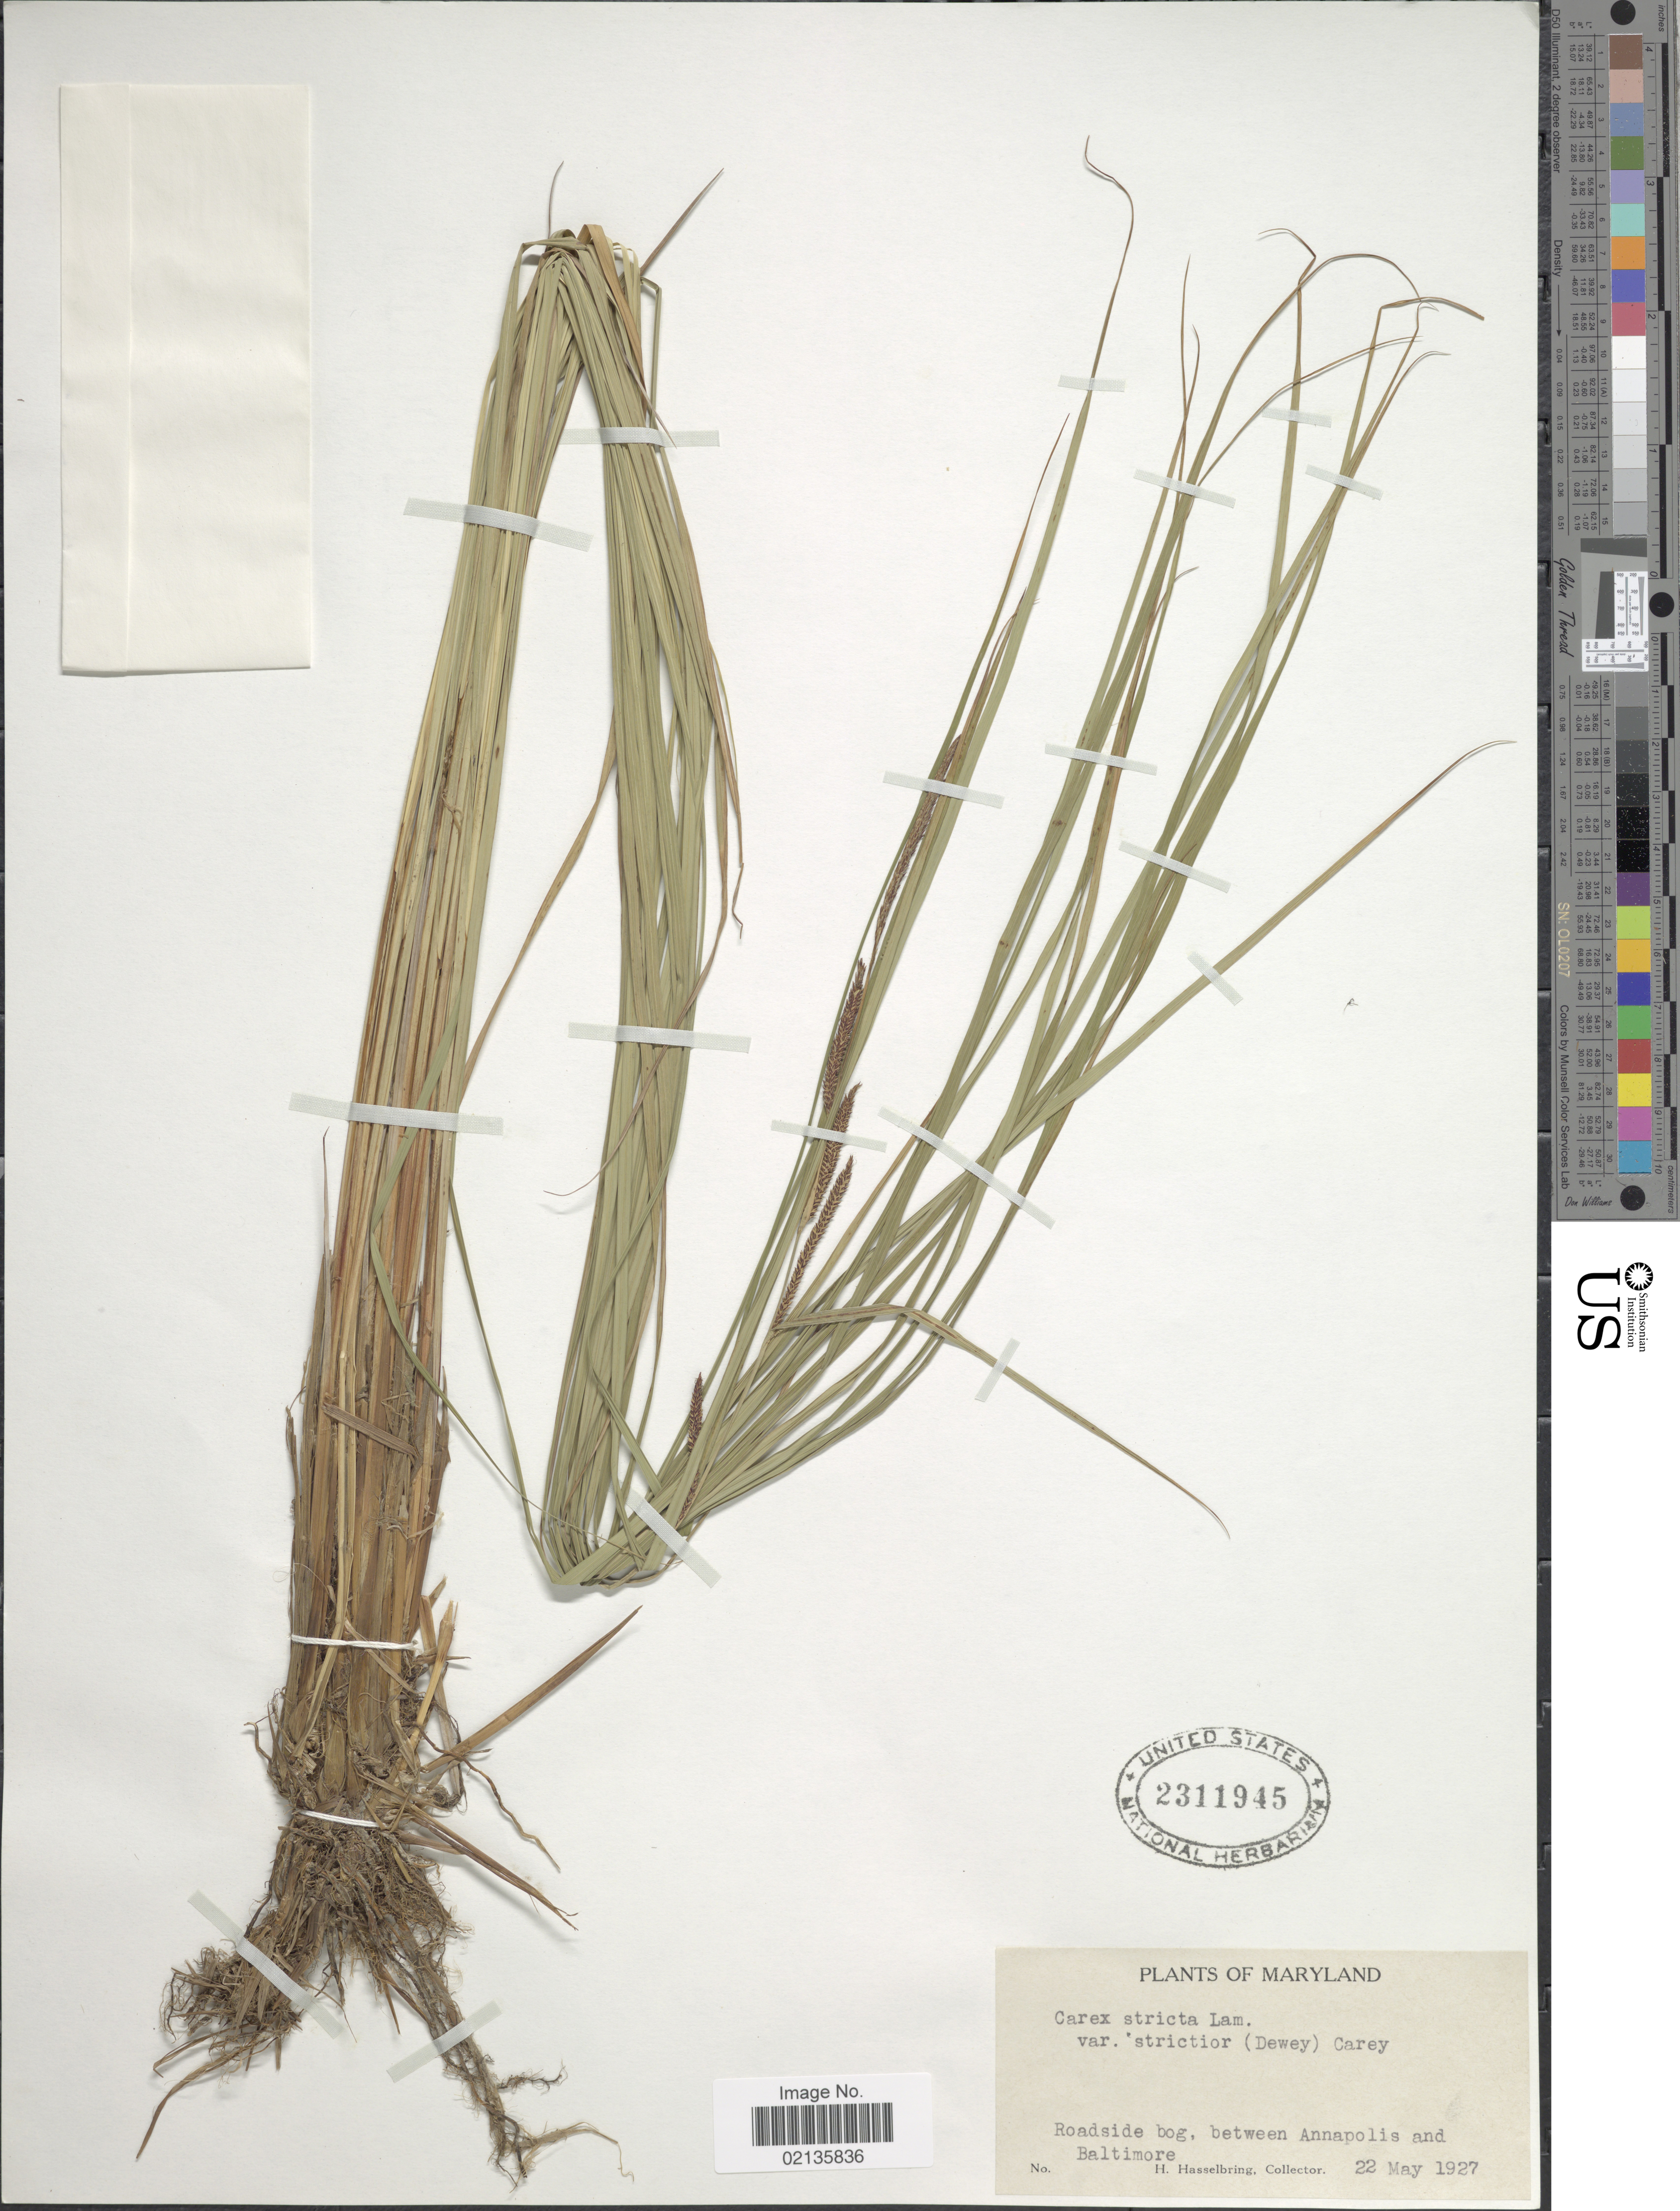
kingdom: Plantae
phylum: Tracheophyta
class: Liliopsida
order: Poales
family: Cyperaceae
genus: Carex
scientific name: Carex stricta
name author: Lam.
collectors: H. Hasselbring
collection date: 1927-05-22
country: United States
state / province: Maryland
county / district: Baltimore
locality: Roadside bog, between Annapolis and Baltimore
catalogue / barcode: US 2311945